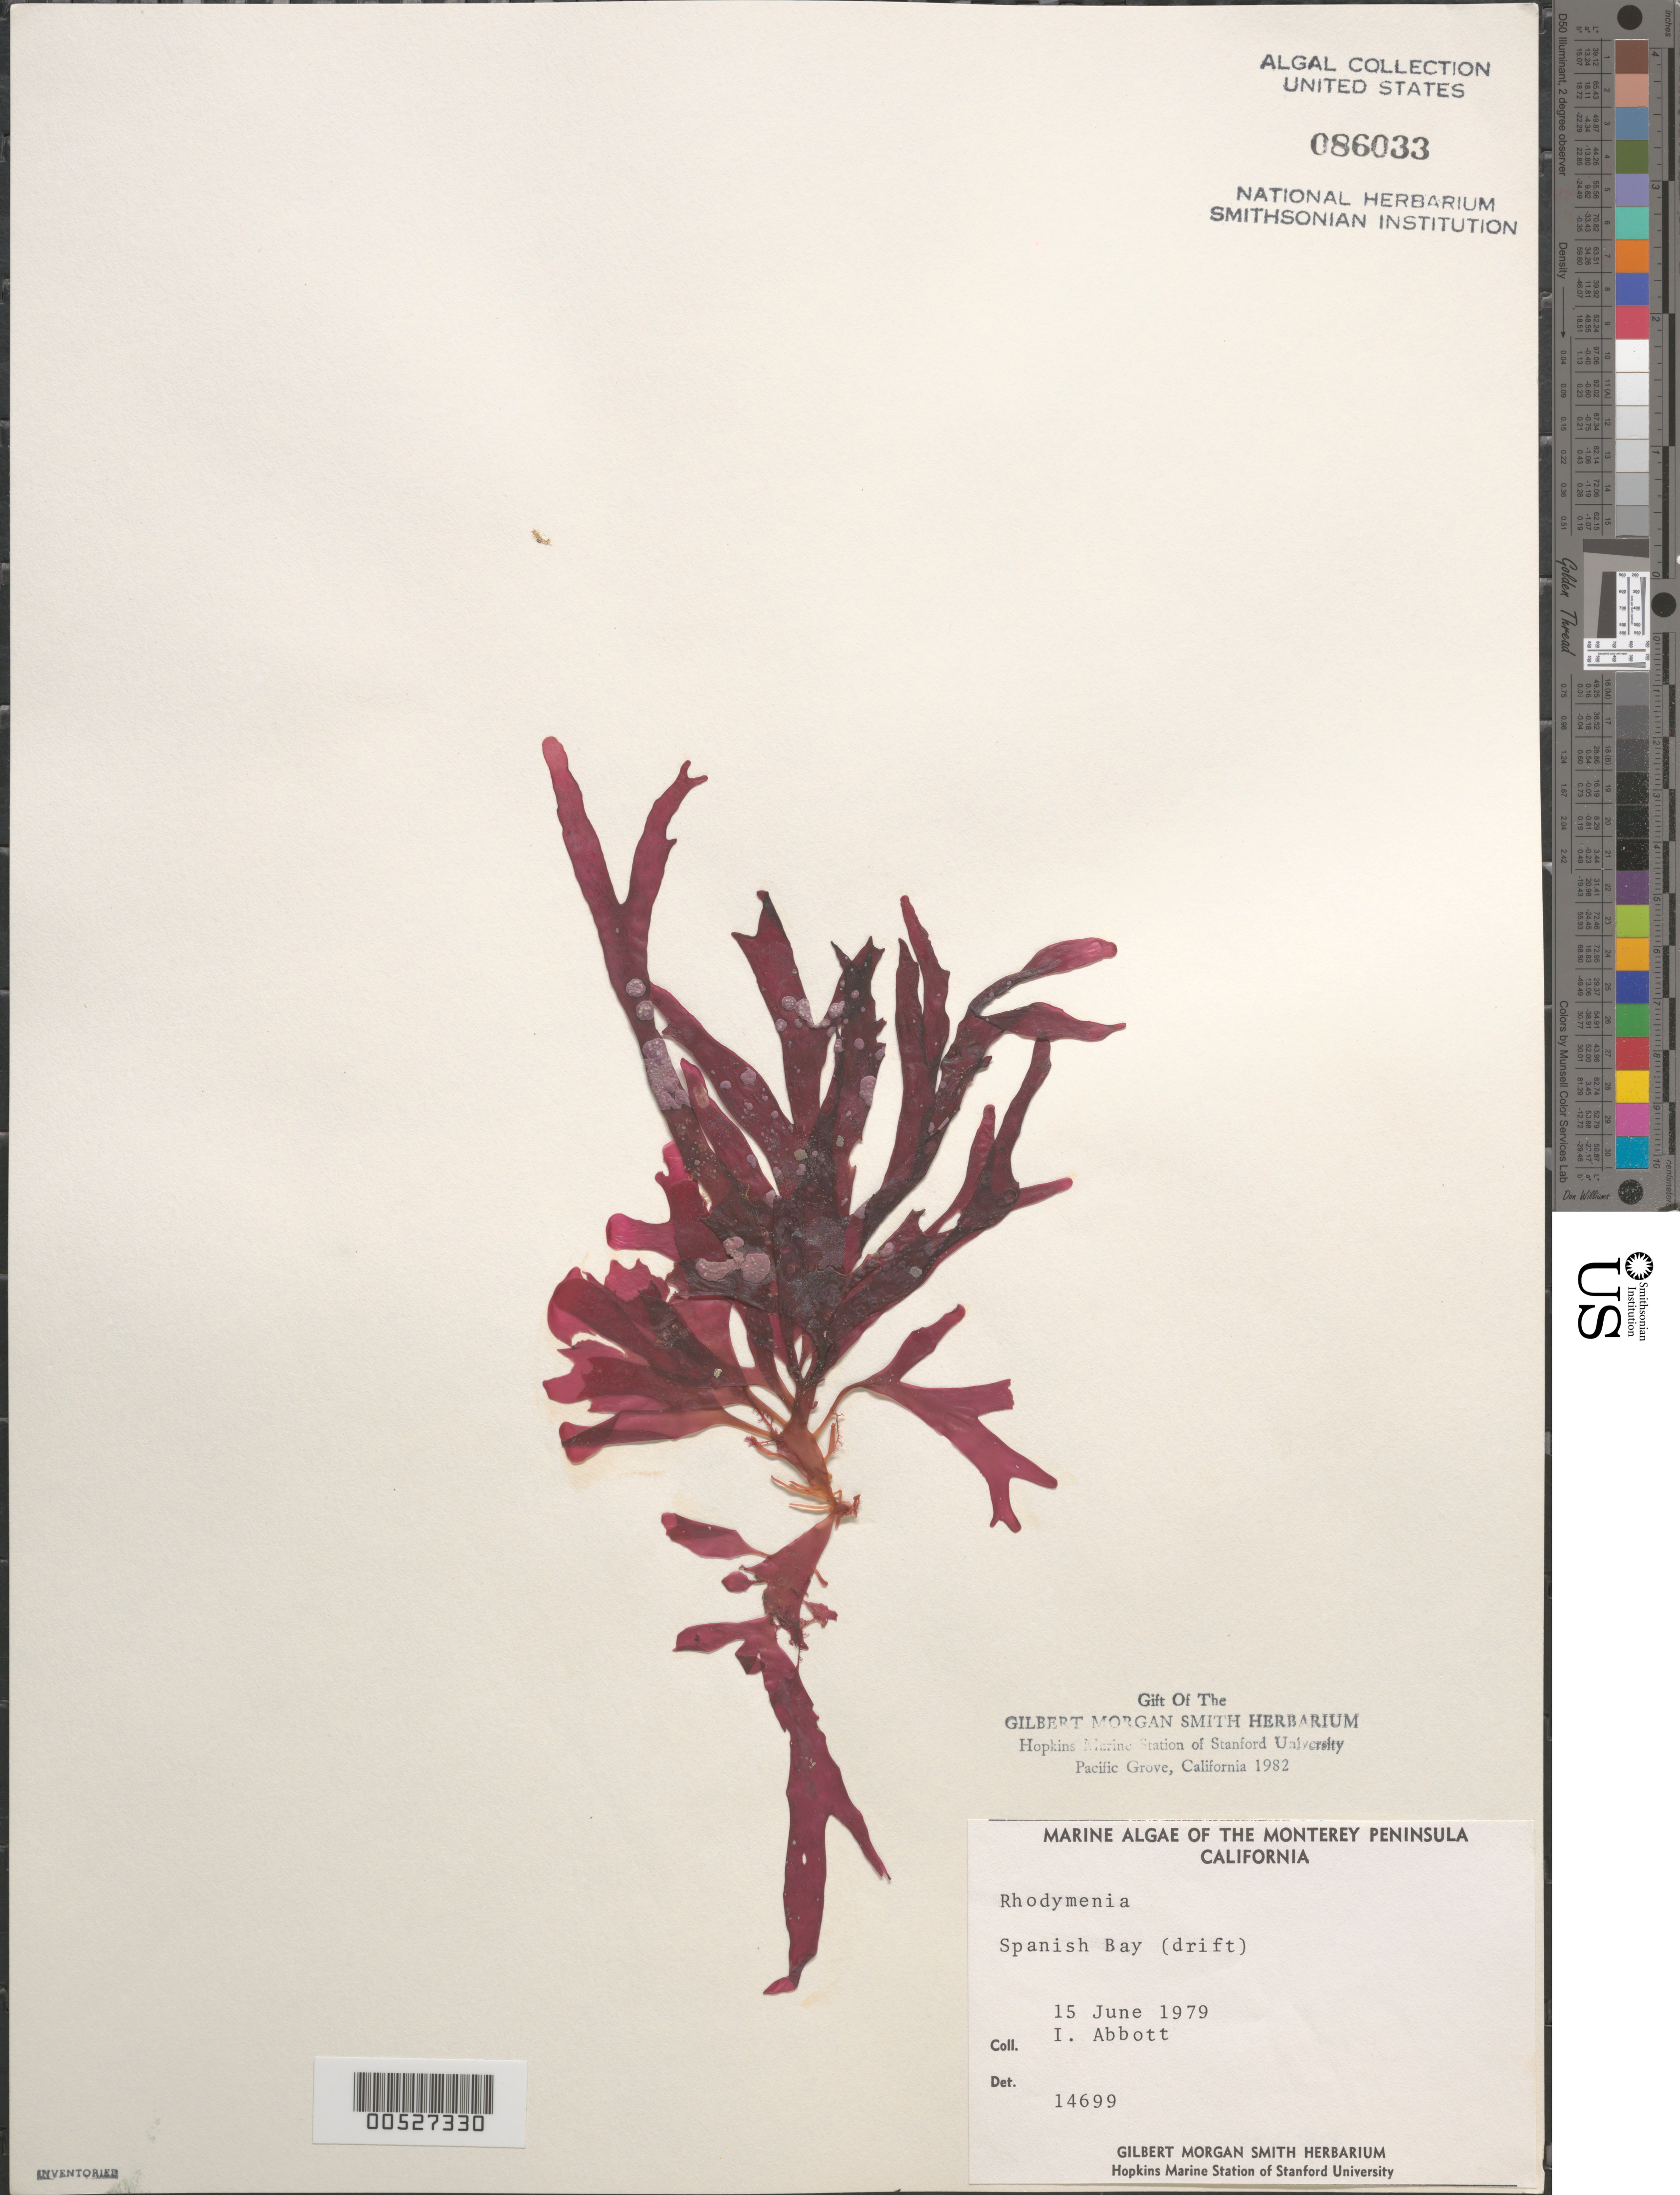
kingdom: Plantae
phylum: Rhodophyta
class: Florideophyceae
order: Rhodymeniales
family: Rhodymeniaceae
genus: Rhodymenia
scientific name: Rhodymenia sp.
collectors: I. A. Abbott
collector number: IAA 14699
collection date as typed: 15 Jun 1979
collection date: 1979-06-15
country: United States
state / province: California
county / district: Monterey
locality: Spanish Bay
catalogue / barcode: US 86033